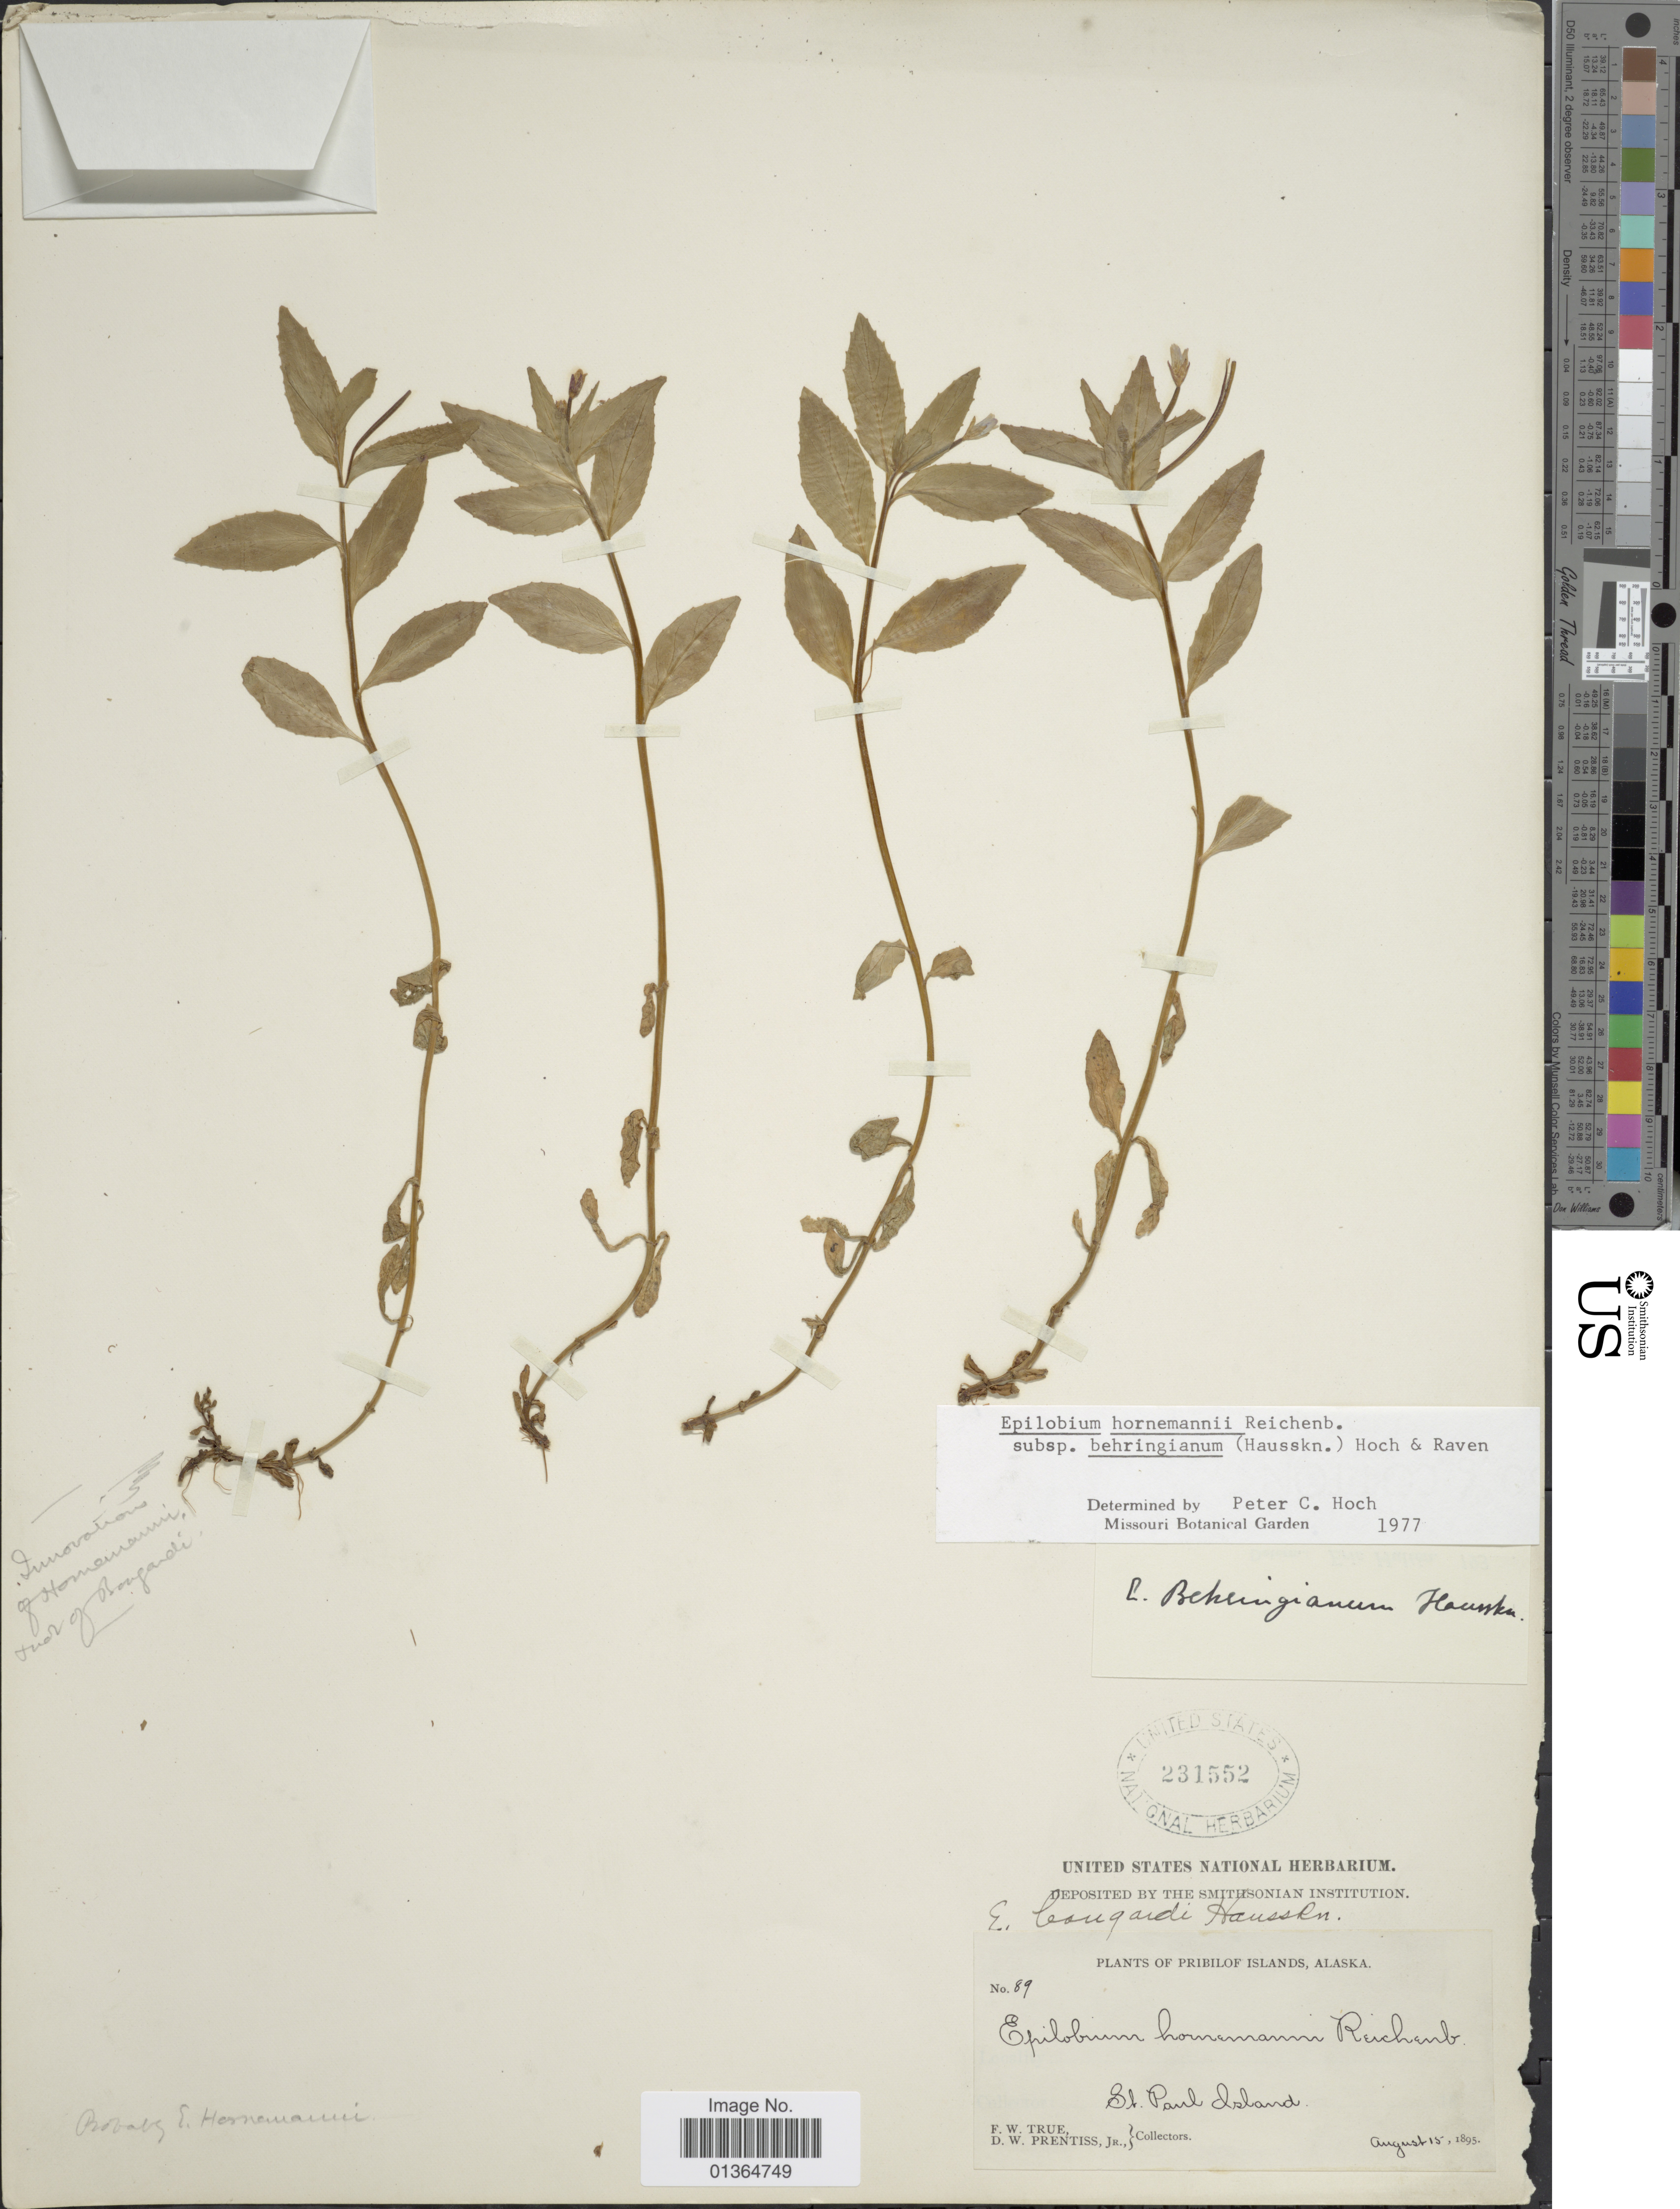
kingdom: Plantae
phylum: Tracheophyta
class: Magnoliopsida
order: Myrtales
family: Onagraceae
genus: Epilobium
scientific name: Epilobium hornemannii subsp. behringianum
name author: (Hausskn.) Hoch & P.H. Raven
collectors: F. True & D. Prentiss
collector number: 89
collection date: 1895-08-15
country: United States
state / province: Alaska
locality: Pribilof Islands. St. Paul Island.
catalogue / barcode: US 231552